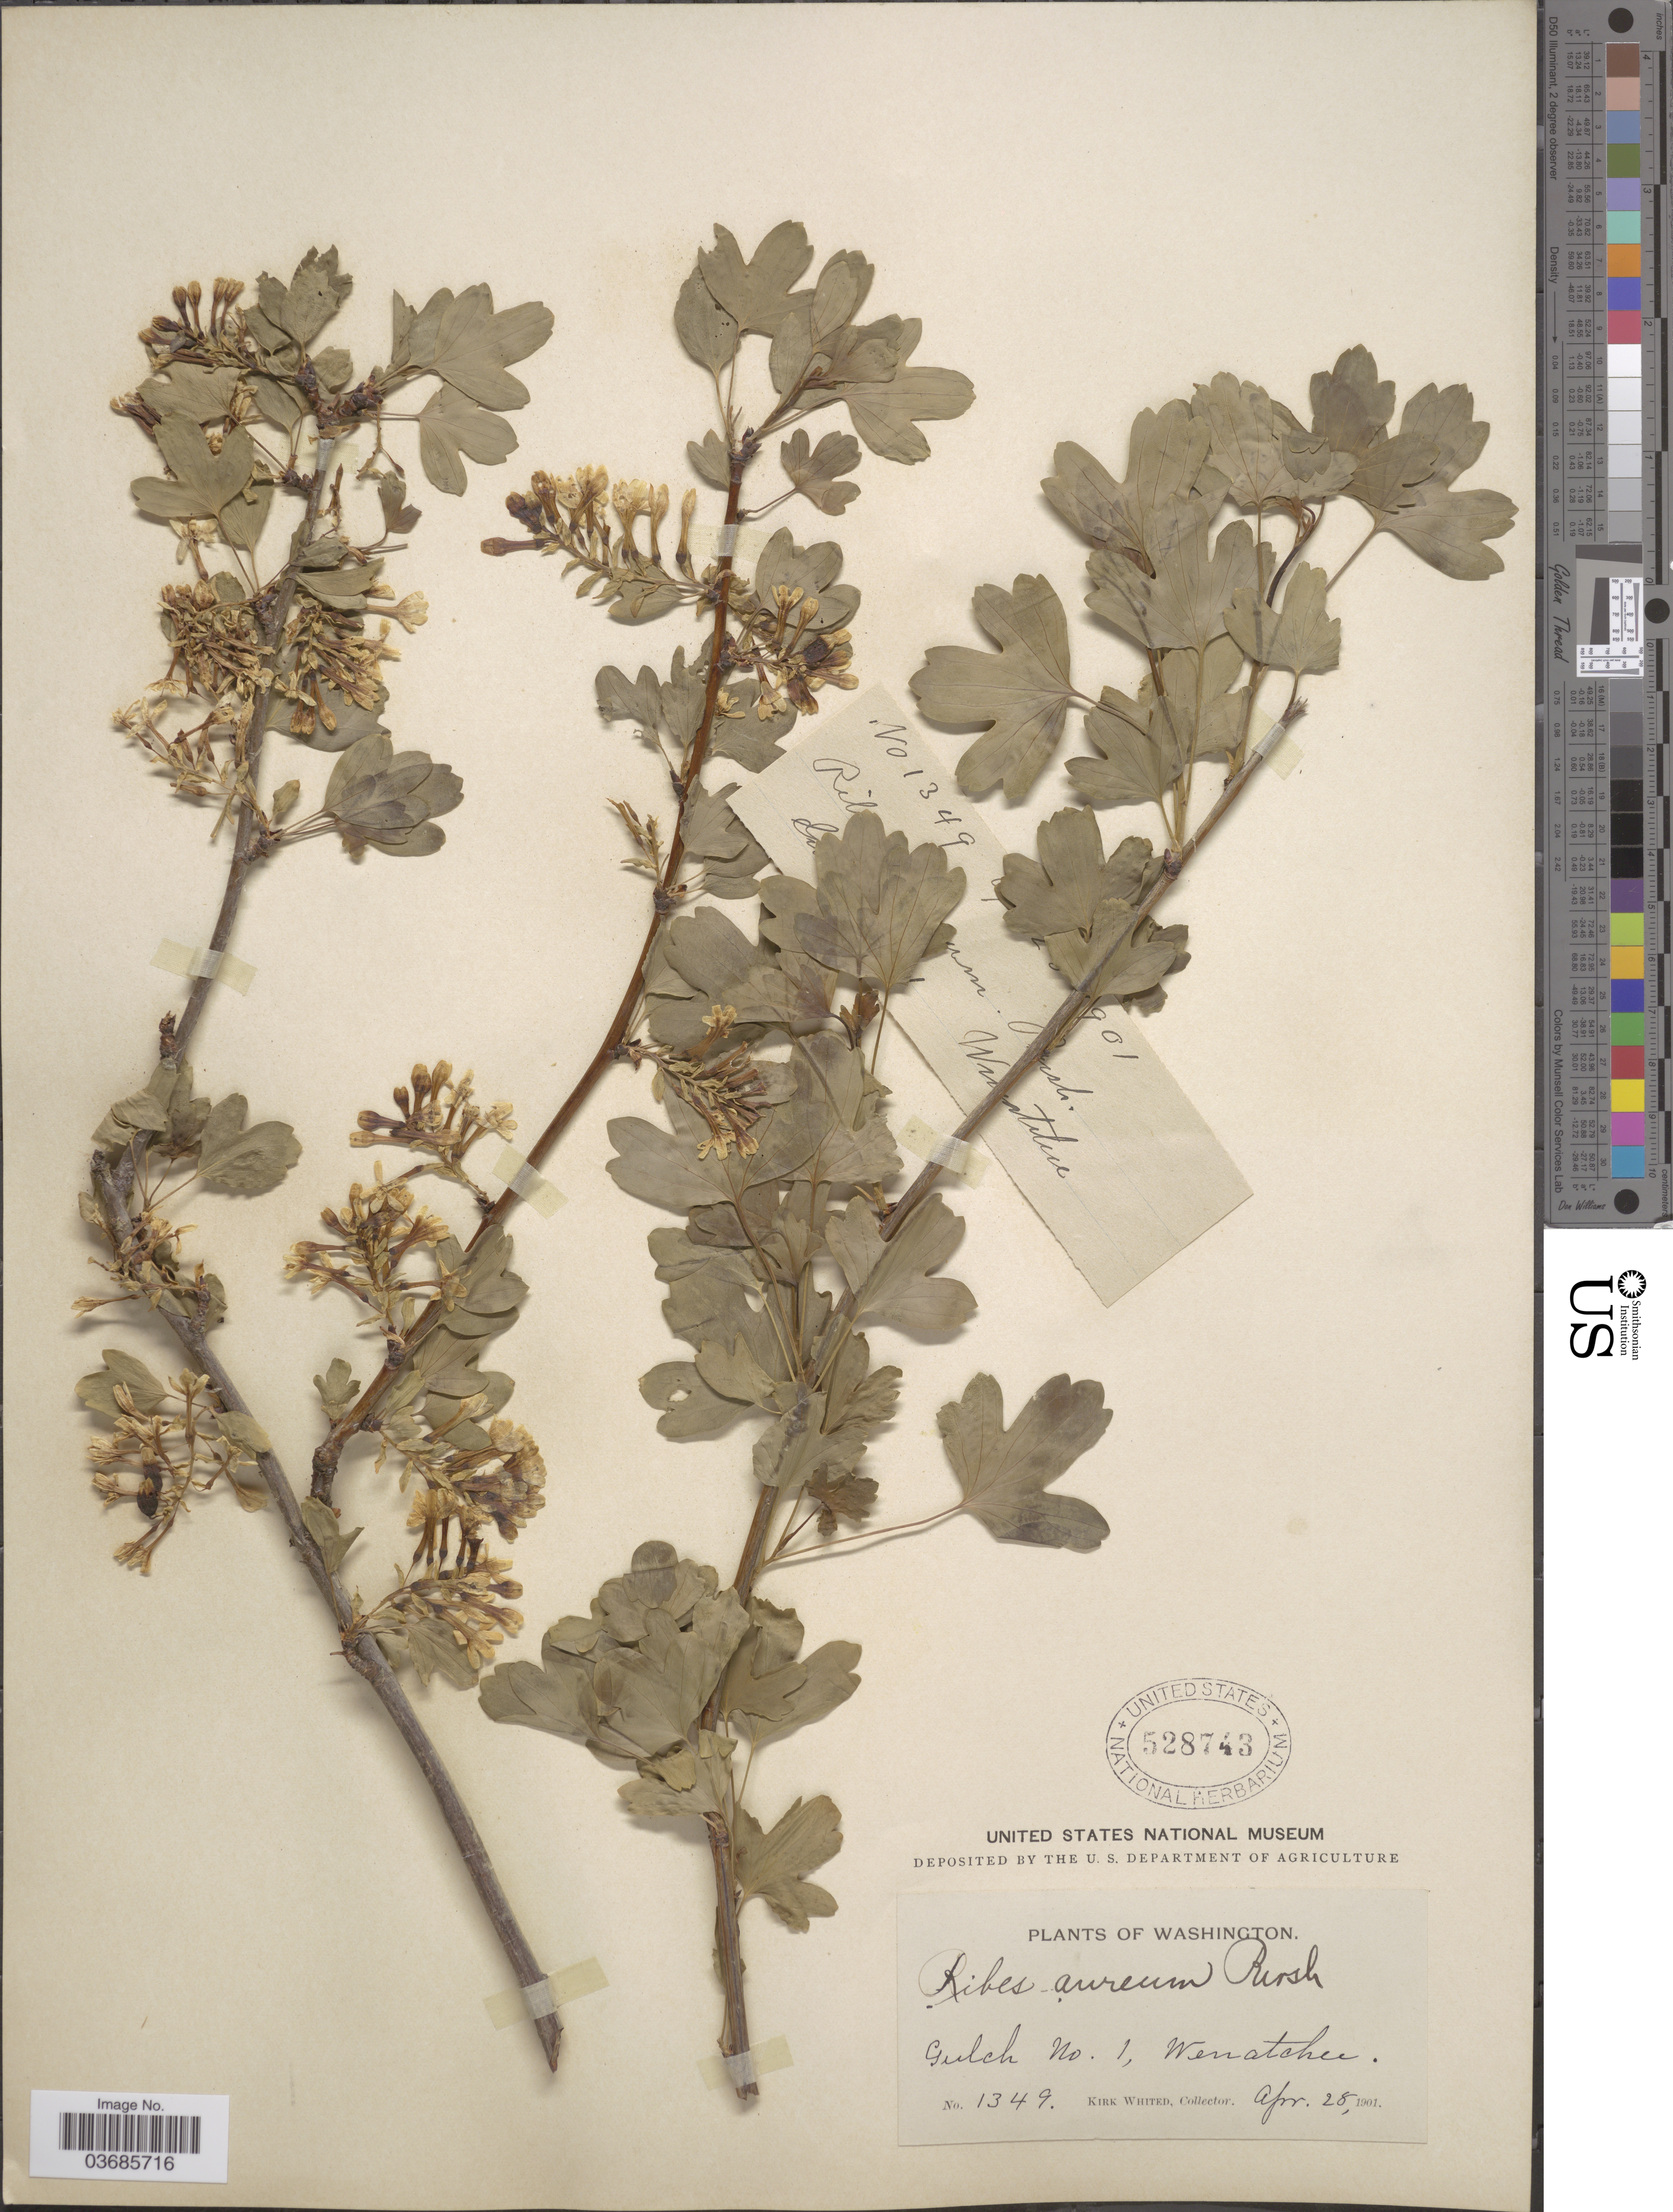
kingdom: Plantae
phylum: Tracheophyta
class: Magnoliopsida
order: Saxifragales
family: Grossulariaceae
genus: Ribes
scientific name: Ribes aureum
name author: Pursh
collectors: K. Whited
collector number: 1349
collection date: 1901-04-28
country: United States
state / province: Washington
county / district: Chelan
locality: Gulch no. 1, Wenatchee.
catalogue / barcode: US 528743